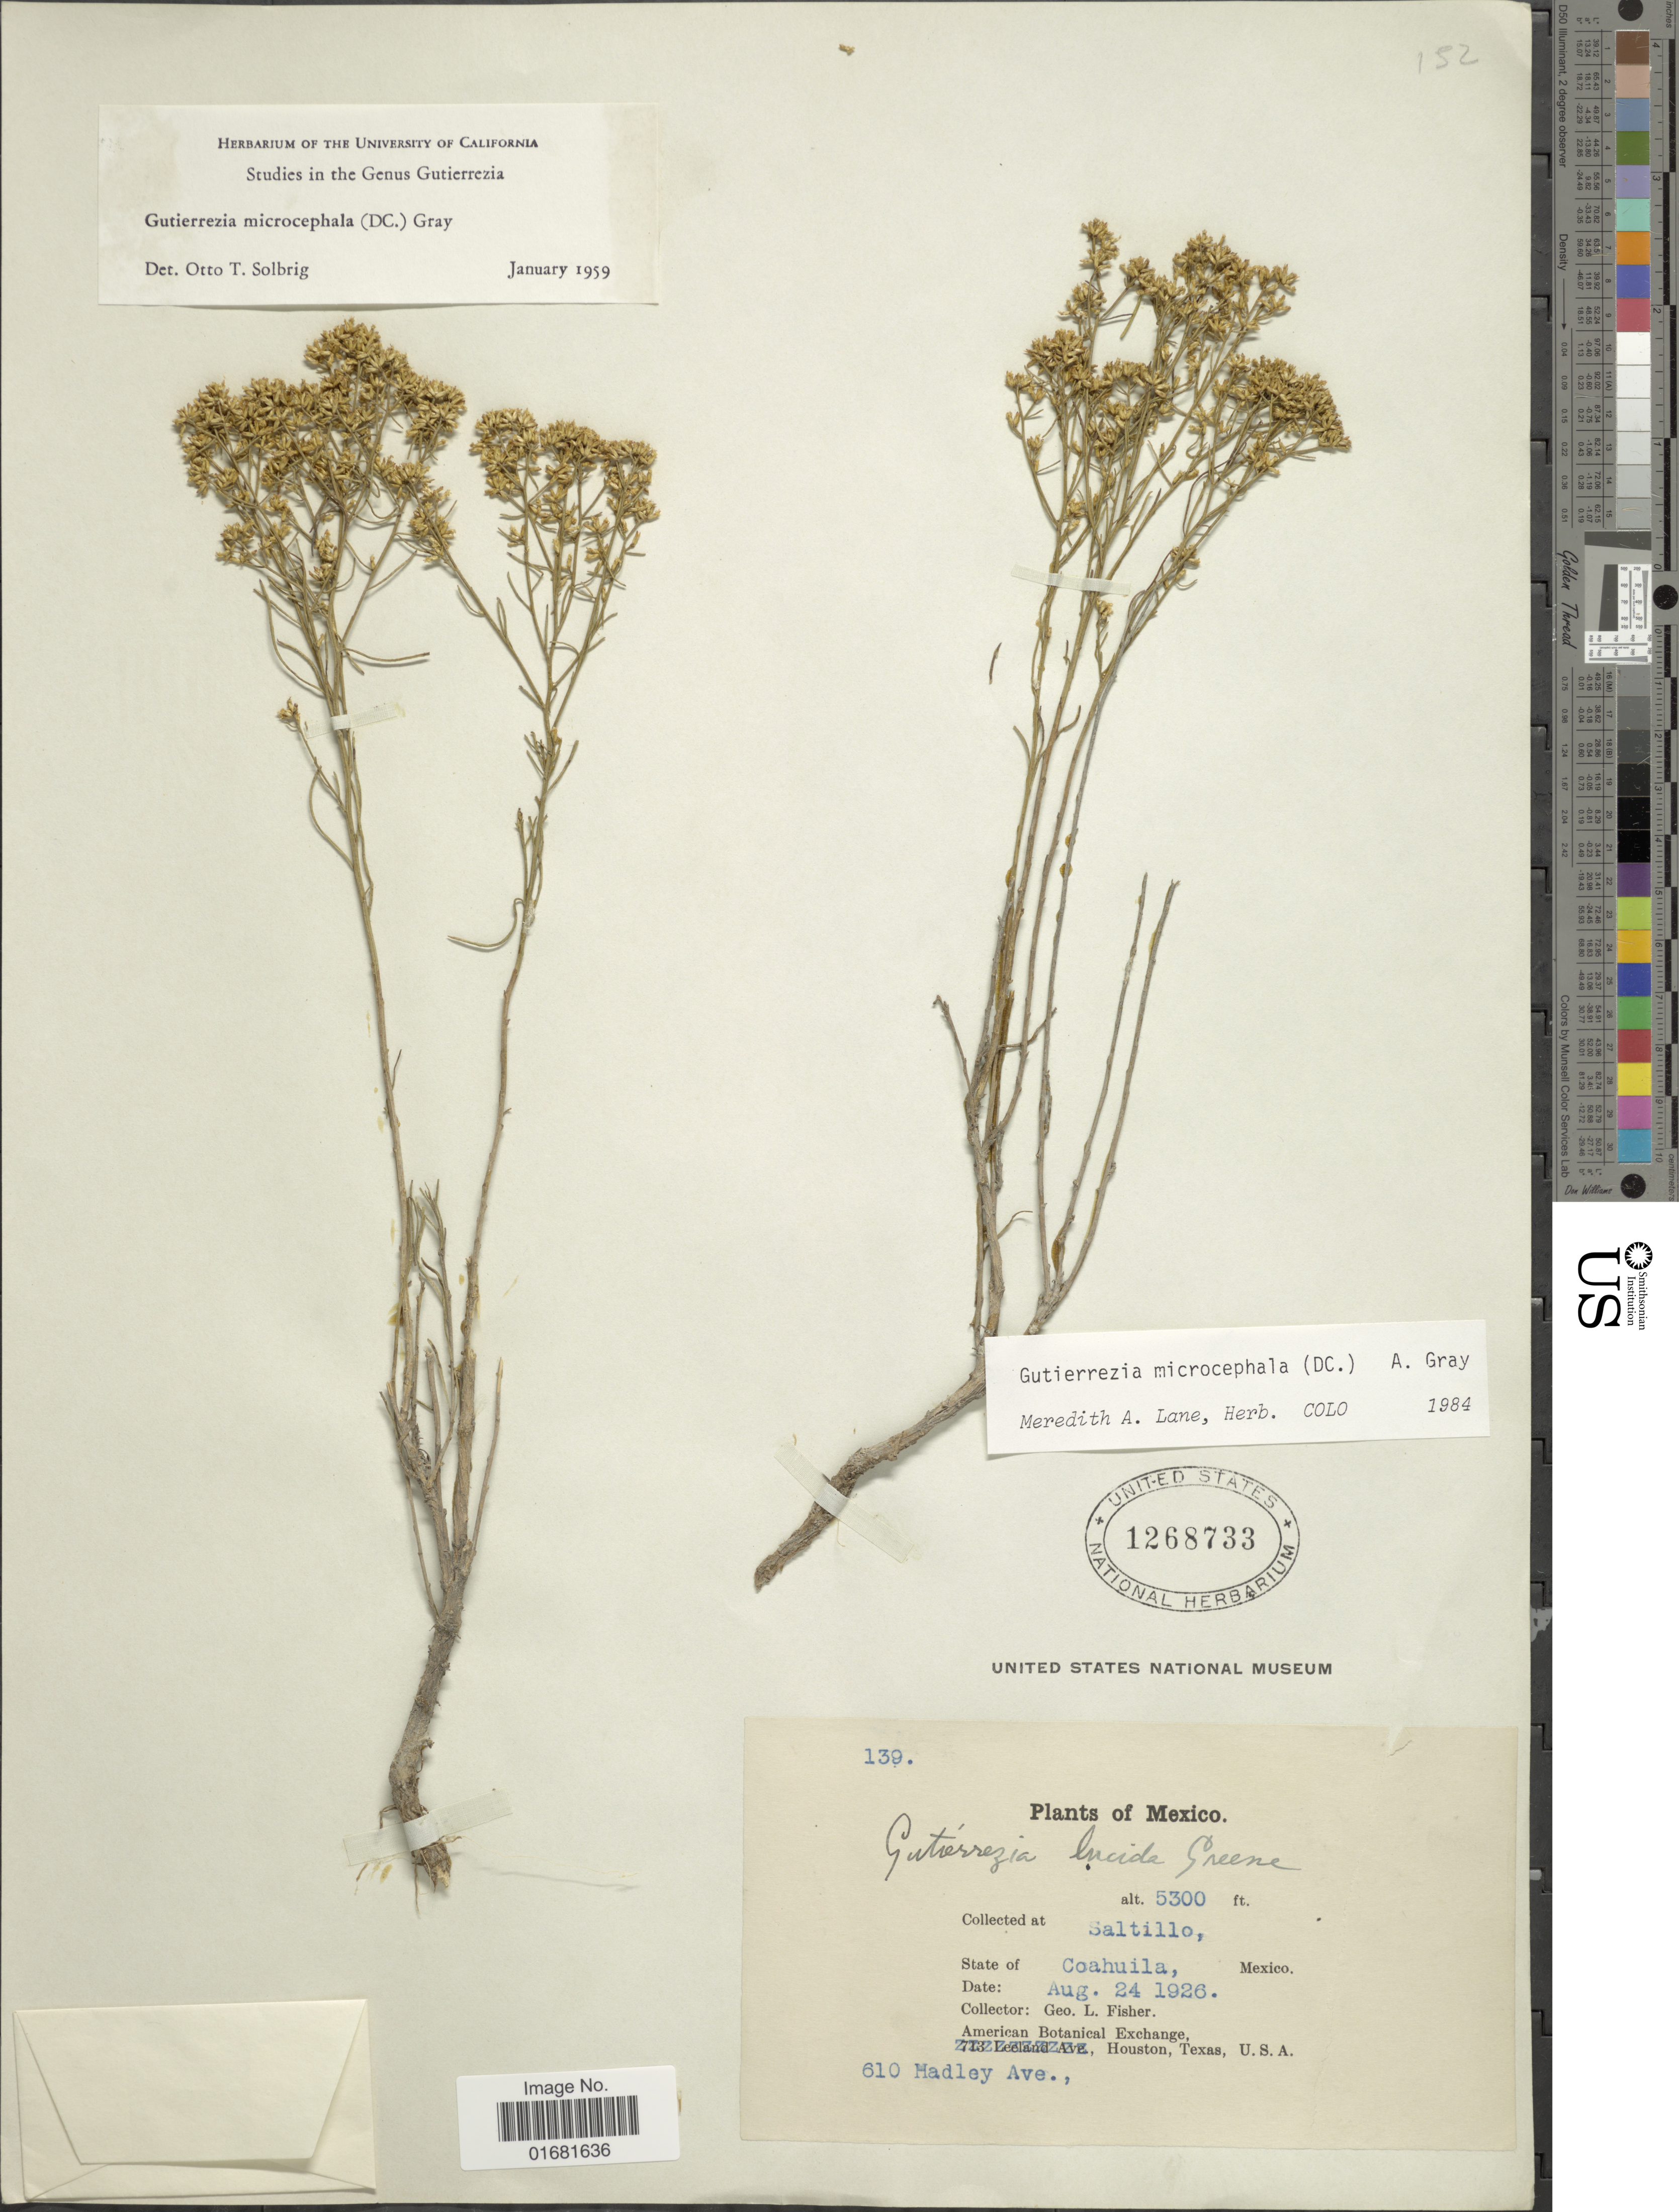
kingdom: Plantae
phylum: Tracheophyta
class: Magnoliopsida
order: Asterales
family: Asteraceae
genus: Gutierrezia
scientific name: Gutierrezia microcephala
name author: (DC.) A. Gray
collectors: G. L. Fisher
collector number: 139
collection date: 1926-08-24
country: Mexico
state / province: Coahuila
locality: Saltillo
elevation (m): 1615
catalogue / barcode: US 1268733